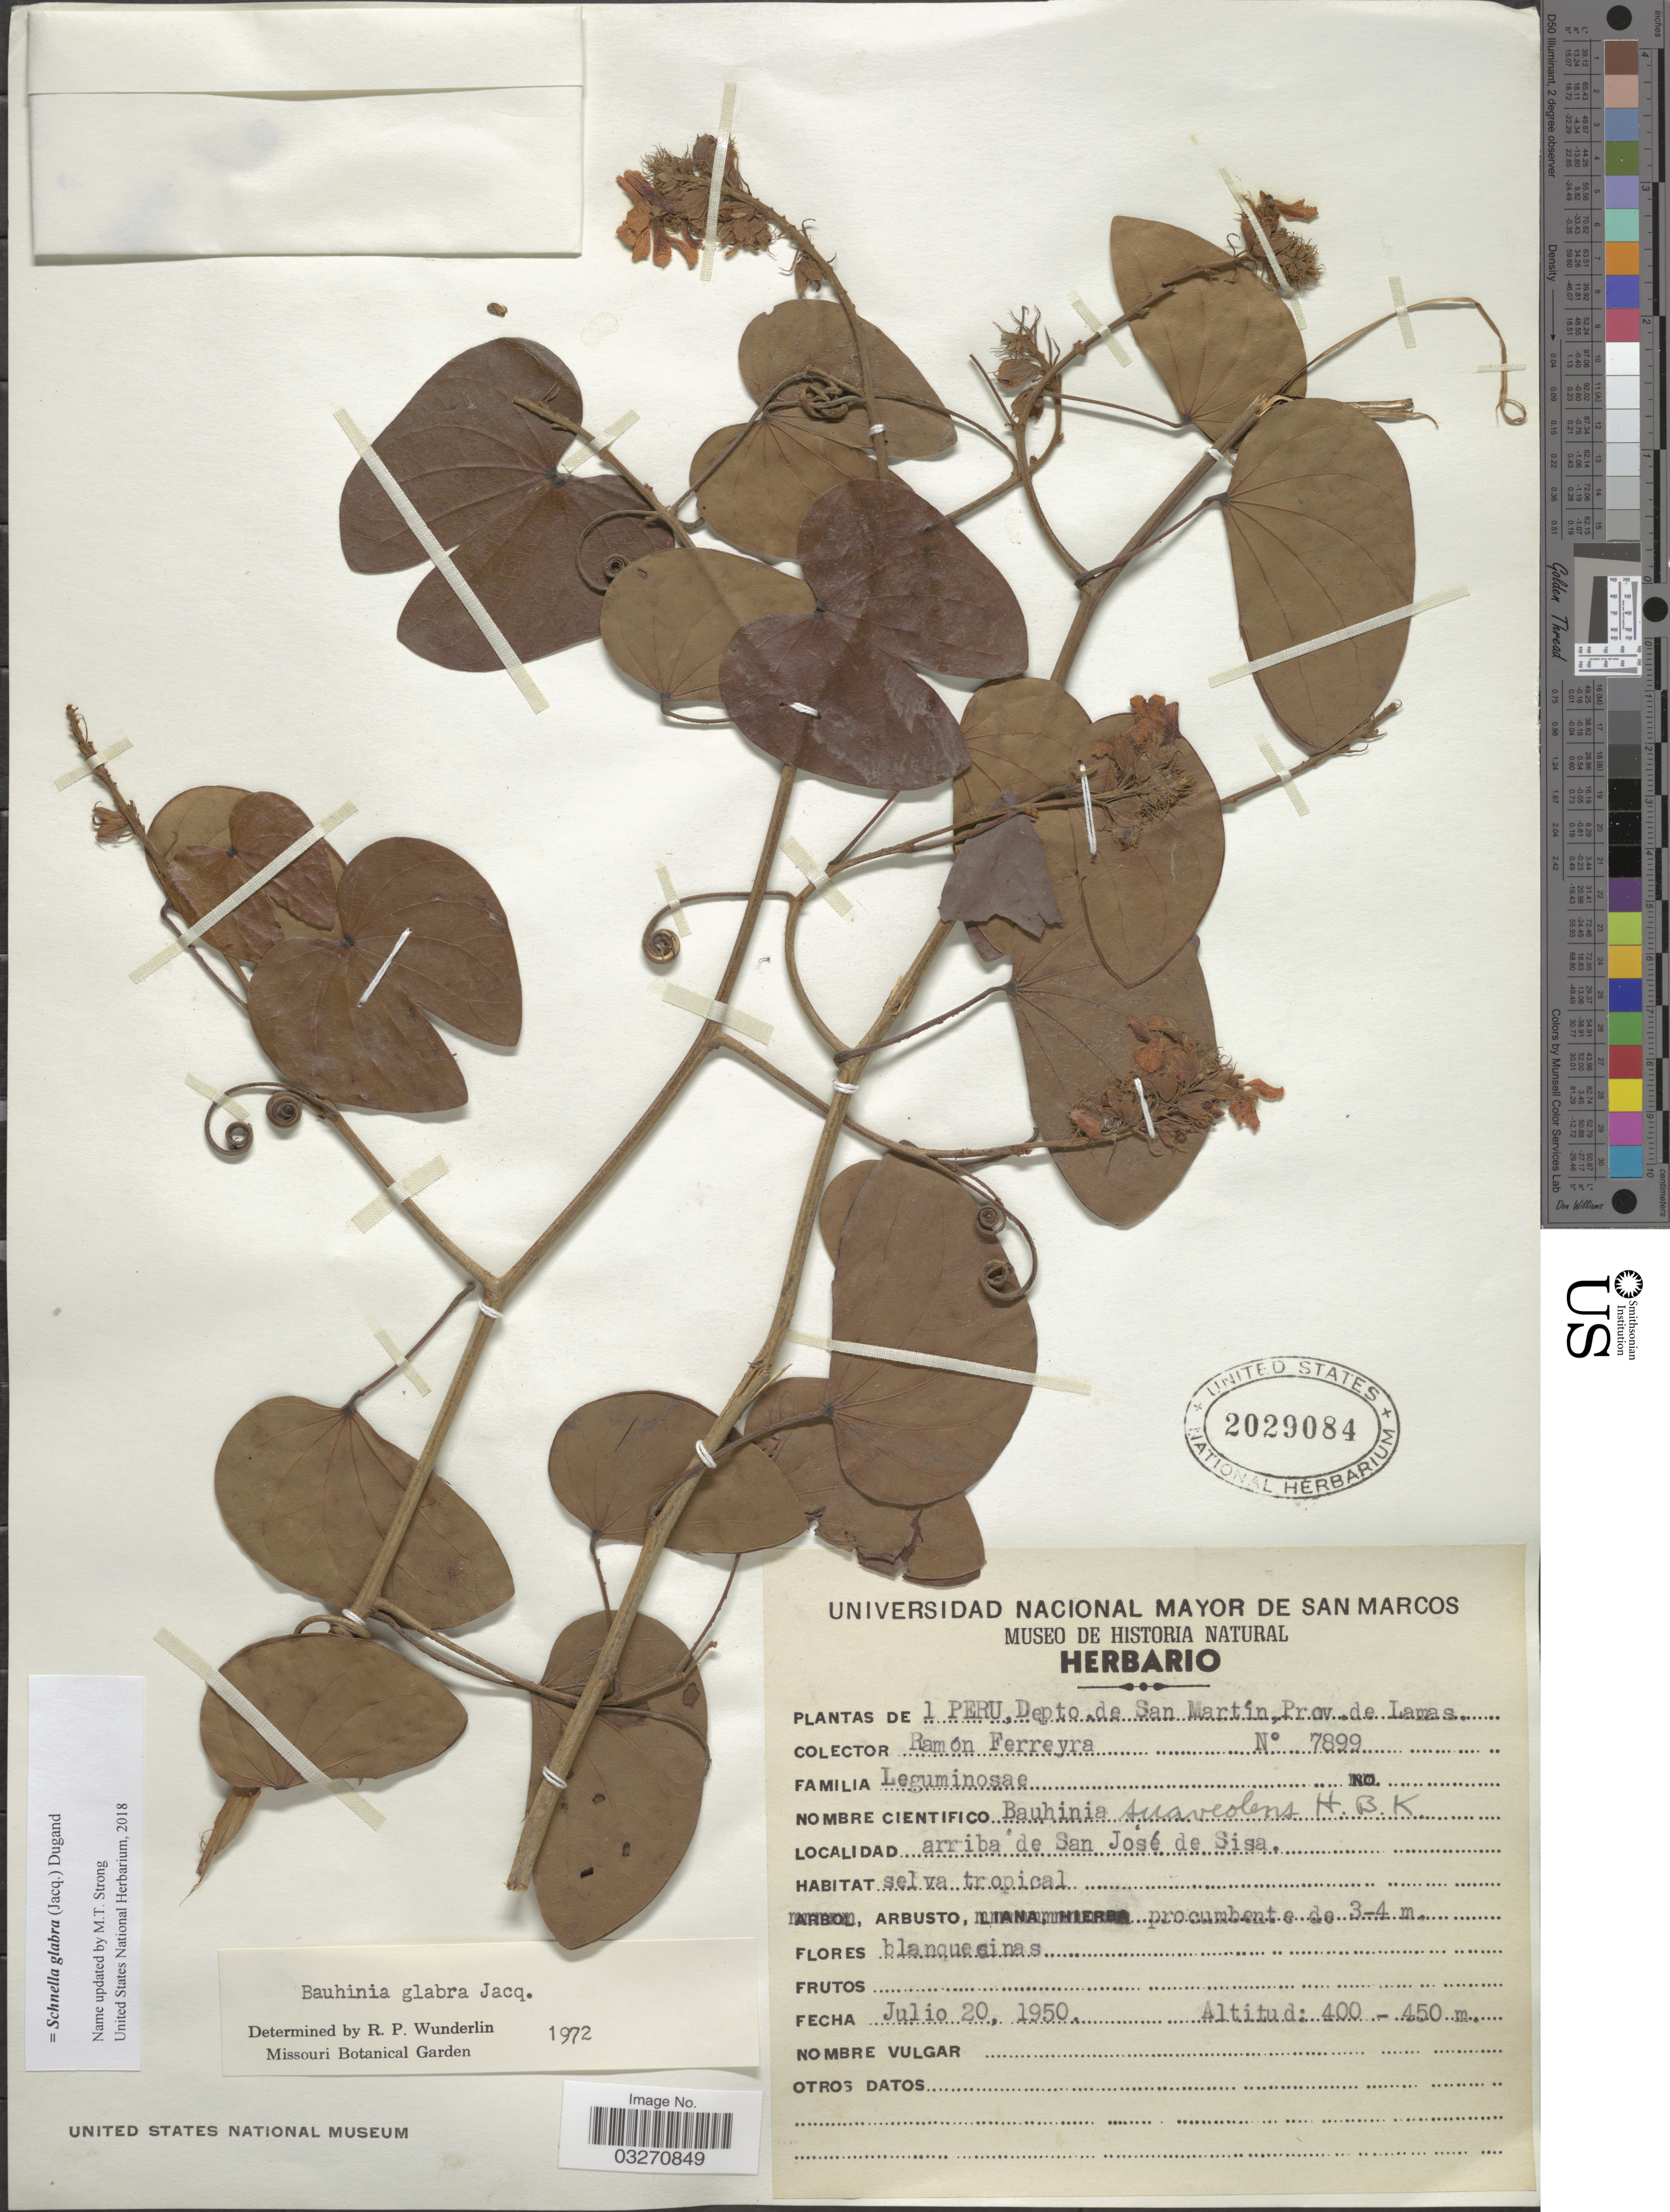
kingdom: Plantae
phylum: Tracheophyta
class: Magnoliopsida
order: Fabales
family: Fabaceae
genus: Schnella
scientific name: Schnella glabra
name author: (Jacq.) Dugand G.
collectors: R. A. Ferreyra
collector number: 7899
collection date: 1950-07-20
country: Peru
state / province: San Martín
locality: Depto. de San Martín, Prov. de Lamas. Arriba de San José de Sisa.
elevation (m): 400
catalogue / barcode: US 2029084